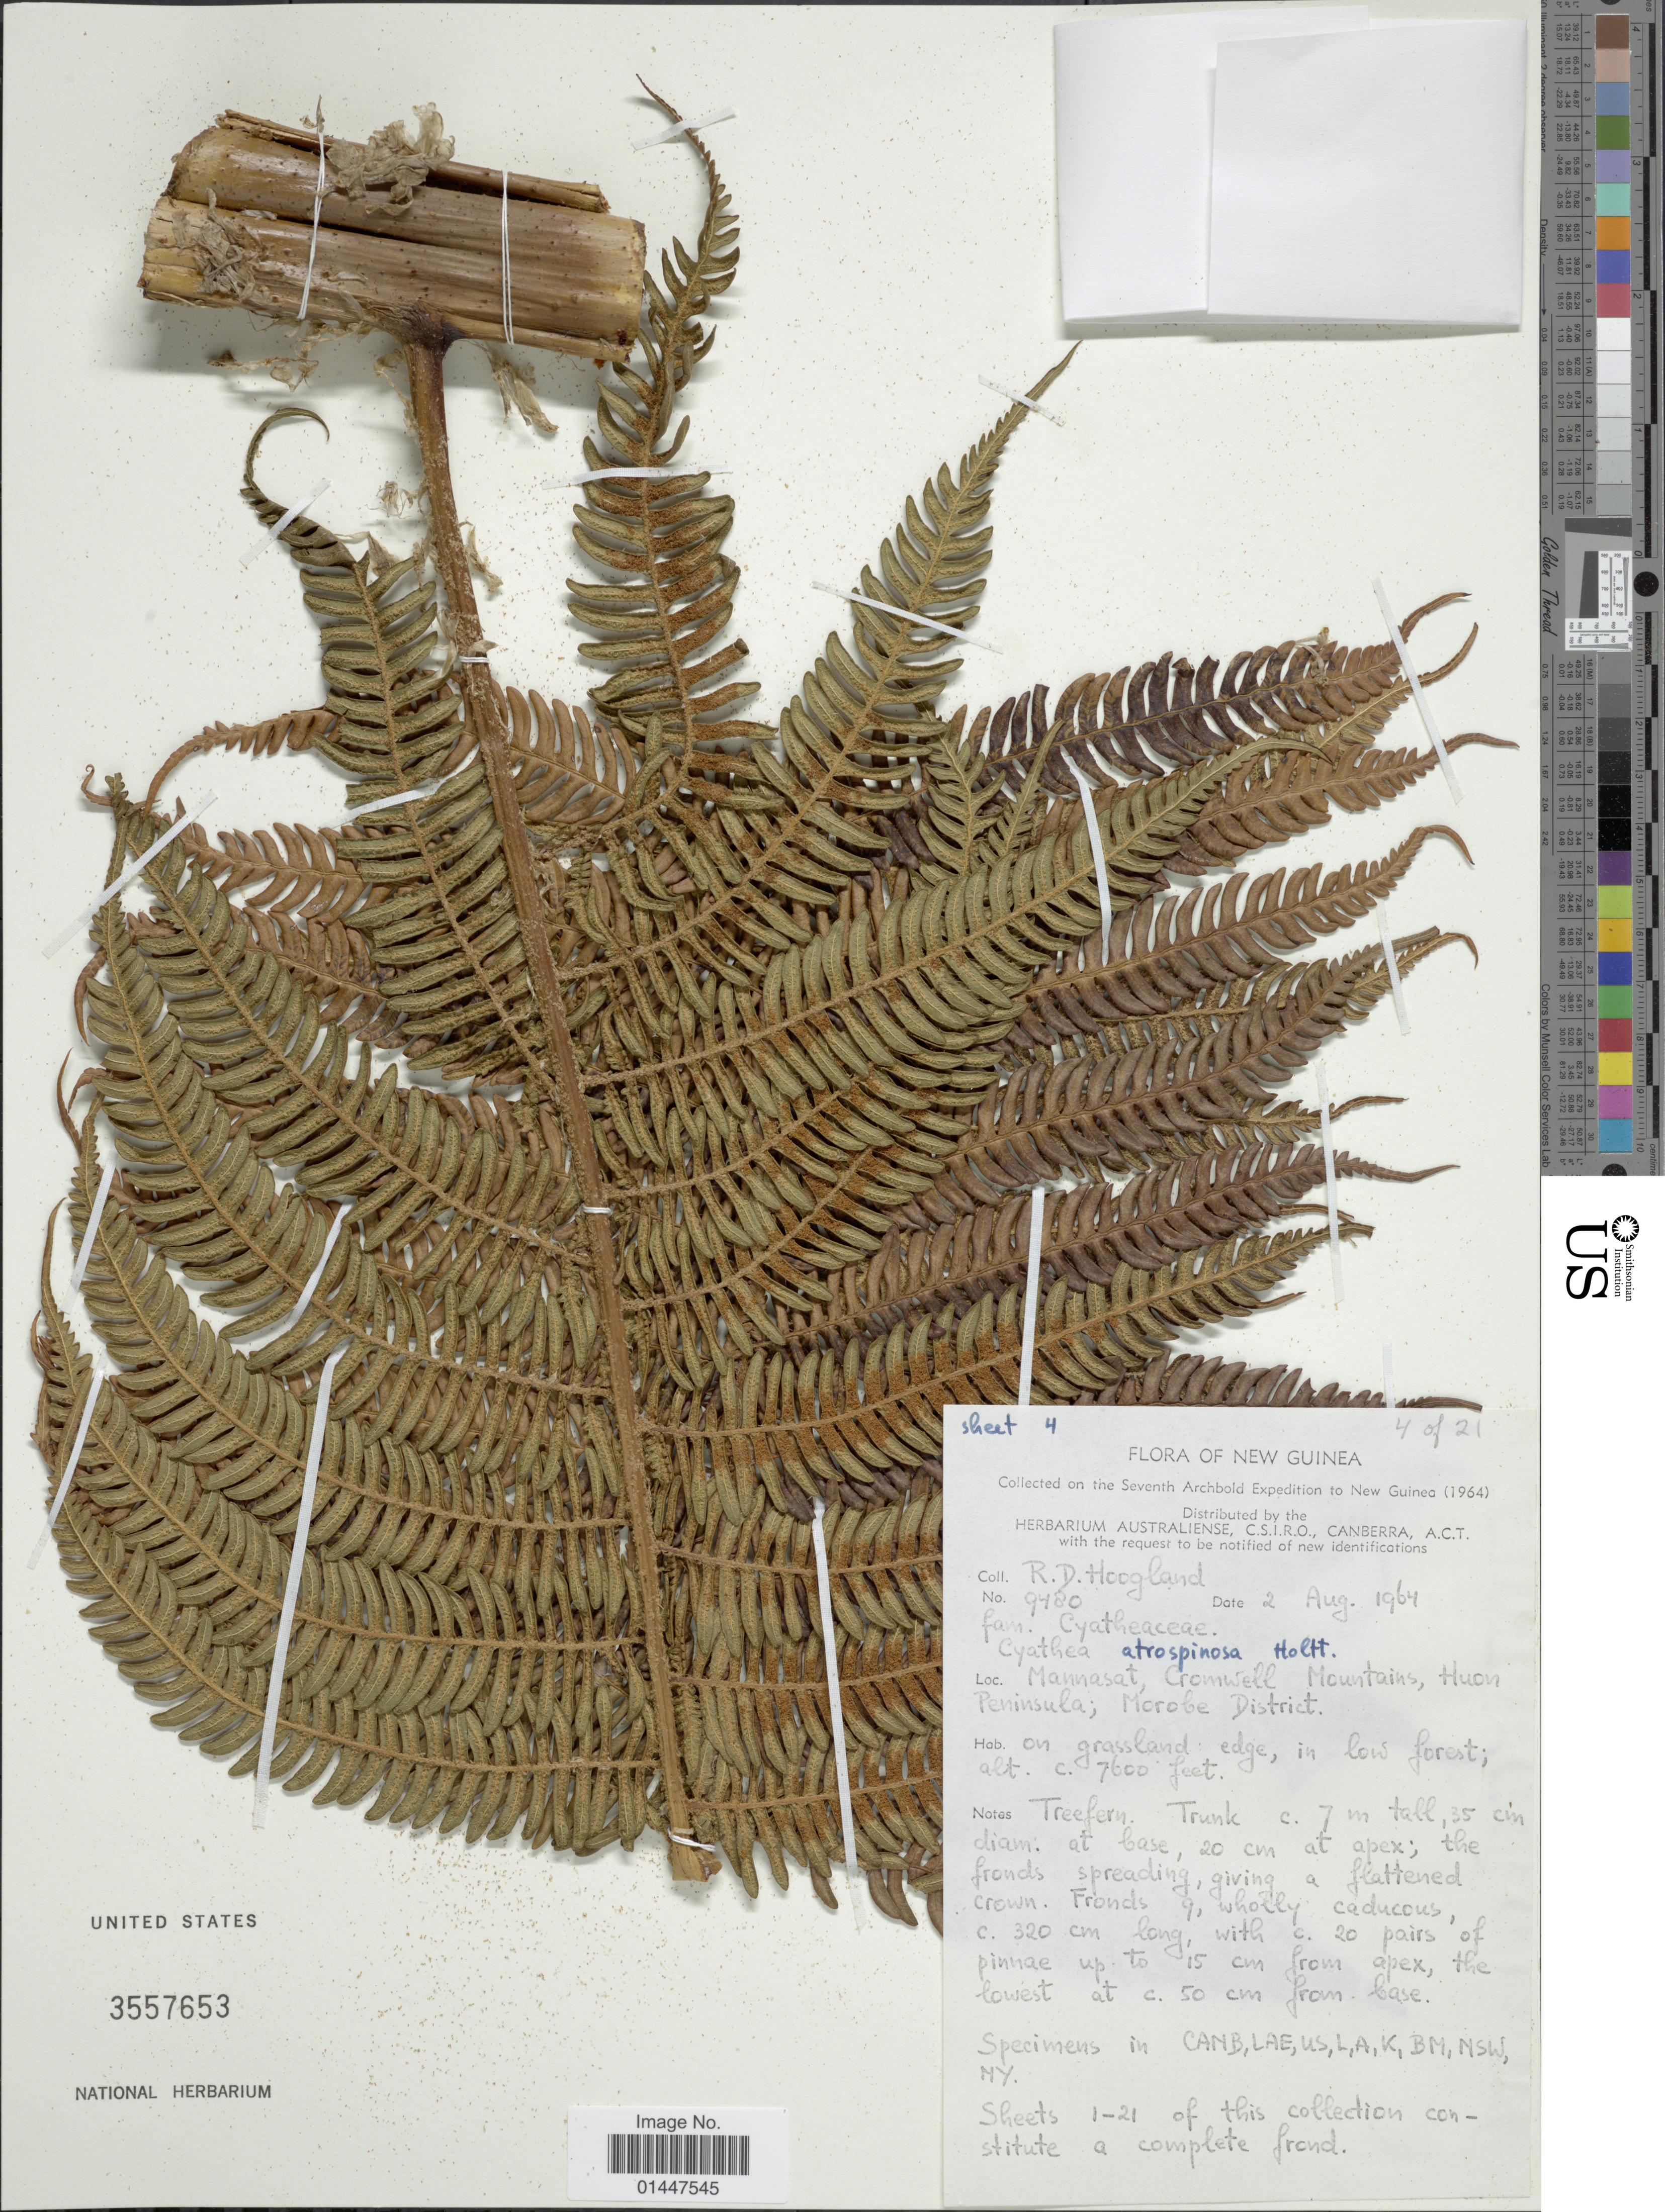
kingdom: Plantae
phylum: Tracheophyta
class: Polypodiopsida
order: Cyatheales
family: Cyatheaceae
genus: Sphaeropteris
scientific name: Sphaeropteris atrospinosa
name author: (Holttum) R.M. Tryon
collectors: R. D. Hoogland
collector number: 9480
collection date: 1964-08-02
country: Papua New Guinea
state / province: Morobe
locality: New Guinea. Mannasat, Cromwell Mountains, Huon Peninsula; Morobe District.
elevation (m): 2316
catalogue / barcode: US 3557653